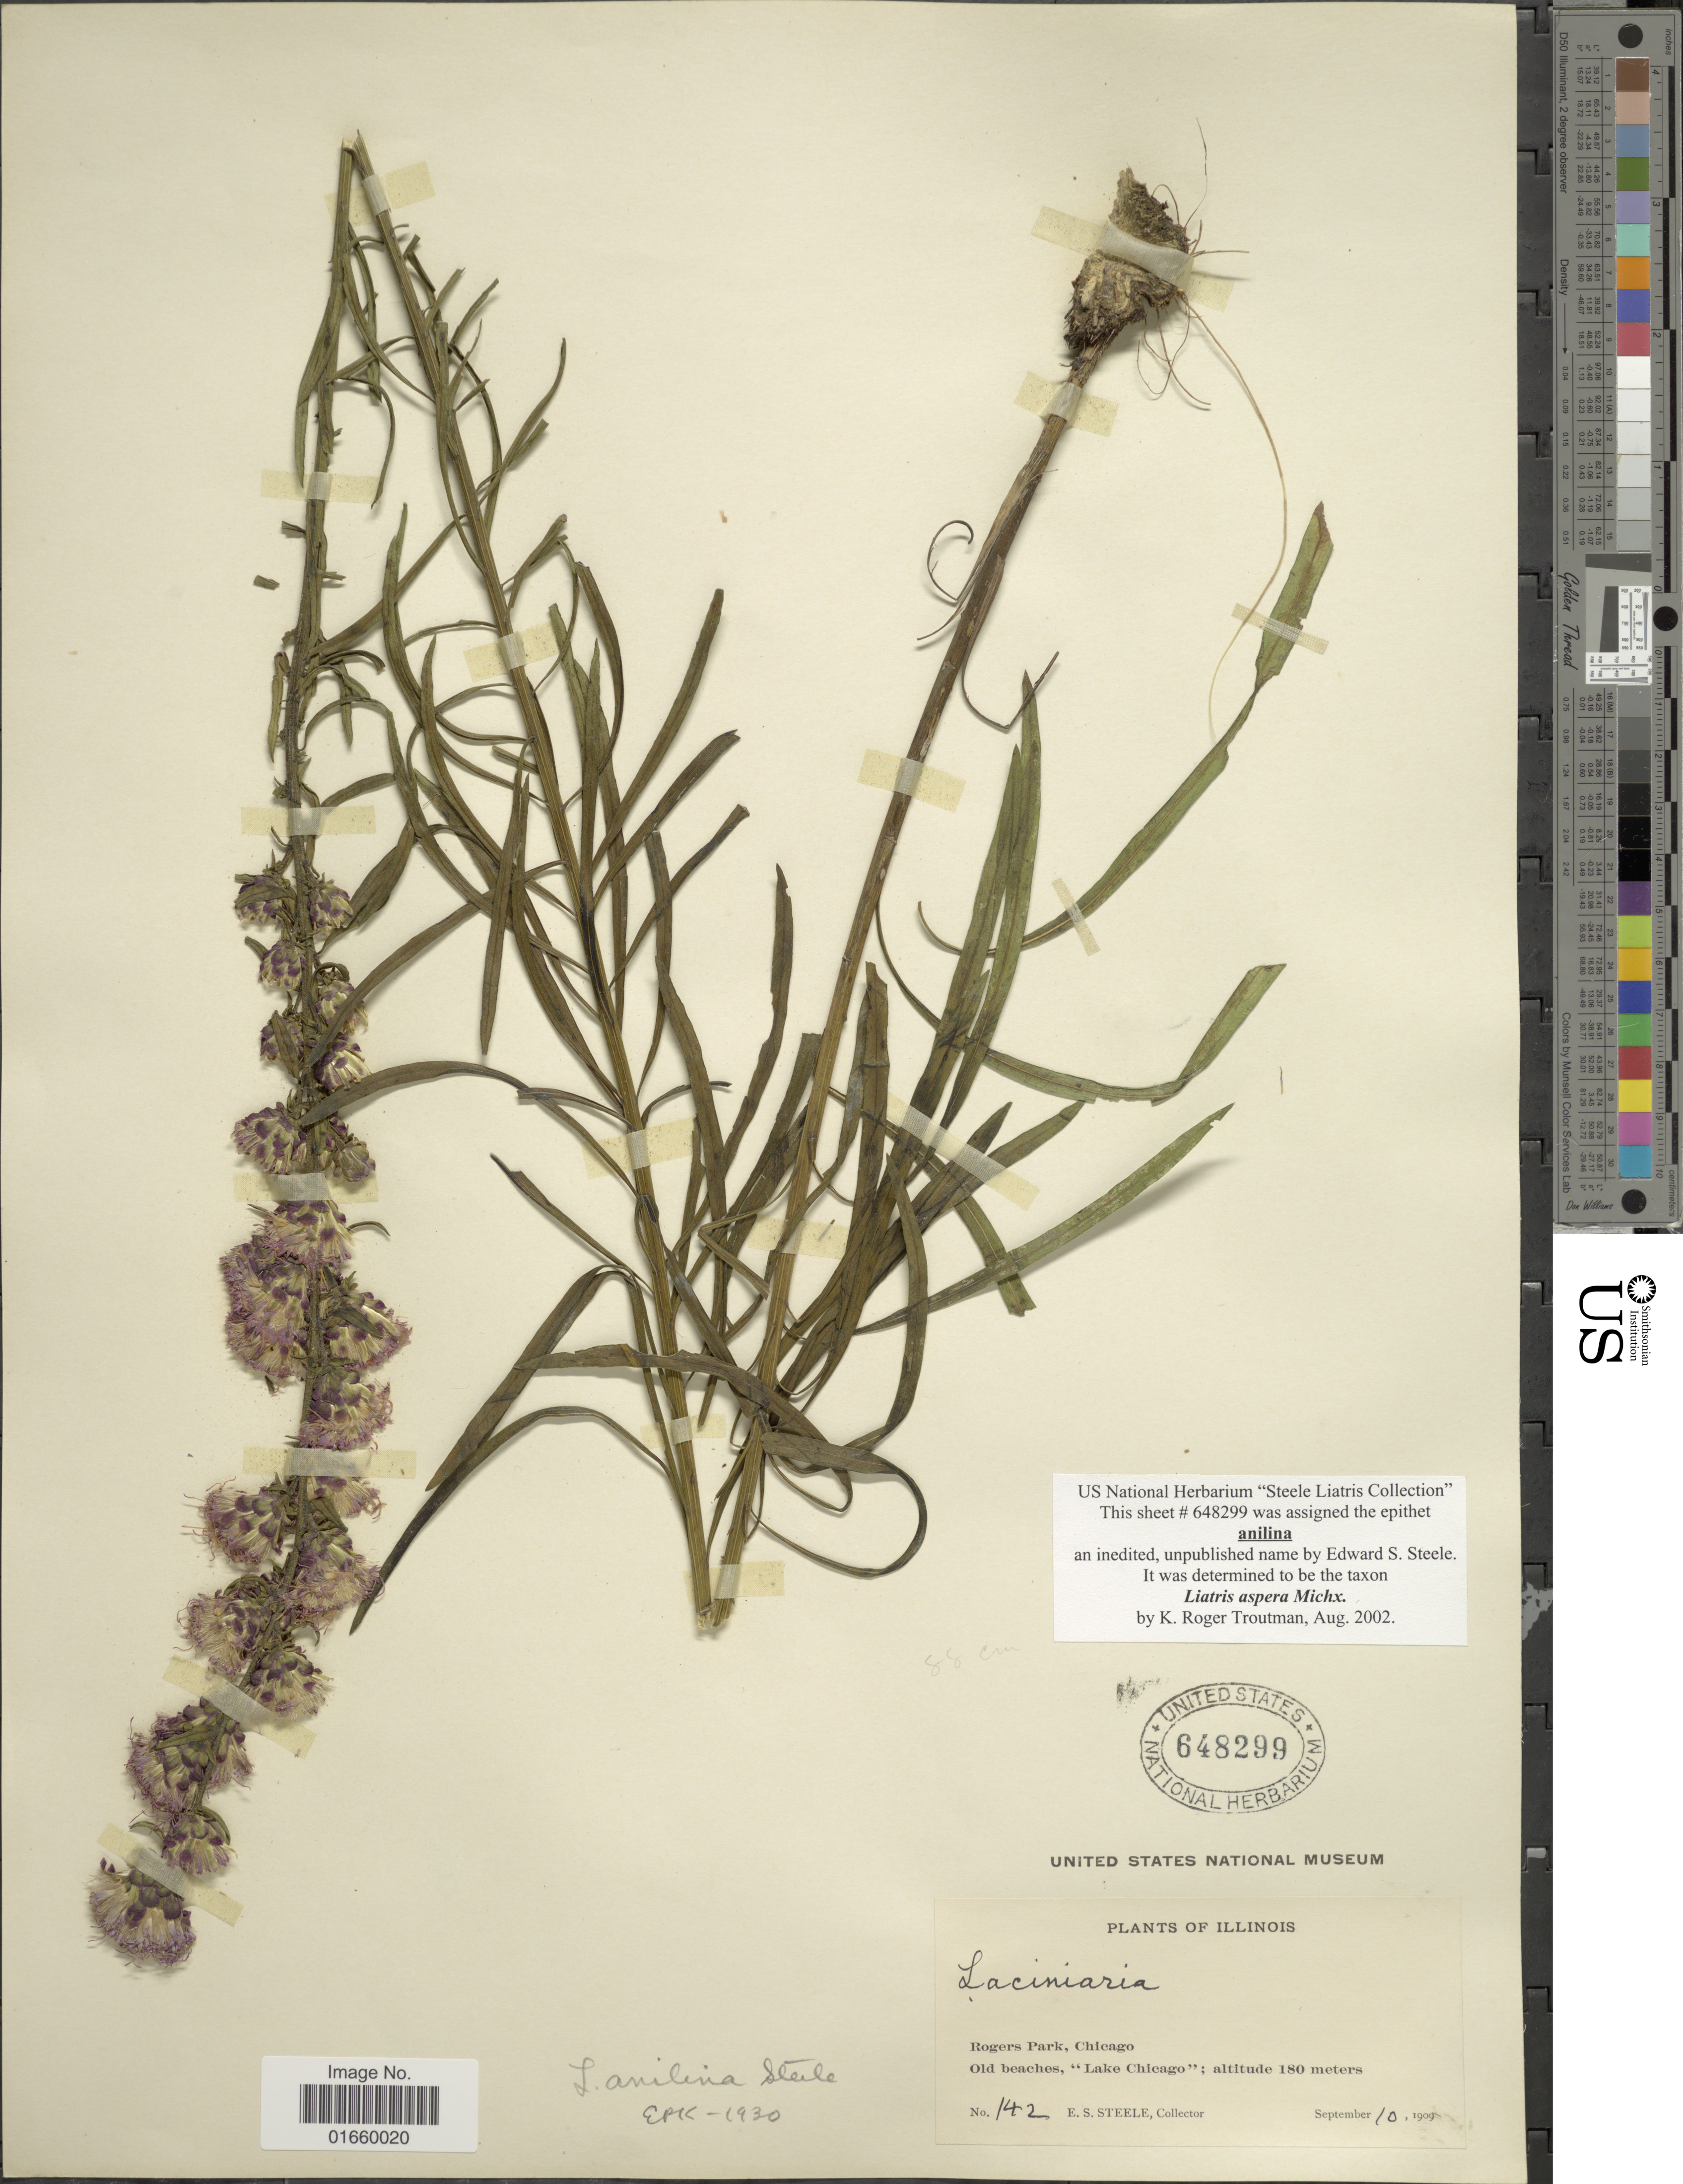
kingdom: Plantae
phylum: Tracheophyta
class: Magnoliopsida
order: Asterales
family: Asteraceae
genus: Liatris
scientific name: Liatris aspera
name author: Michx.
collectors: E. Steele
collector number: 142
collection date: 1909-09-10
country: United States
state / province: Illinois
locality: Rogers Park, Chicago, Old Beaches, "Lake Chicago"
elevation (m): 180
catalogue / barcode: US 648299